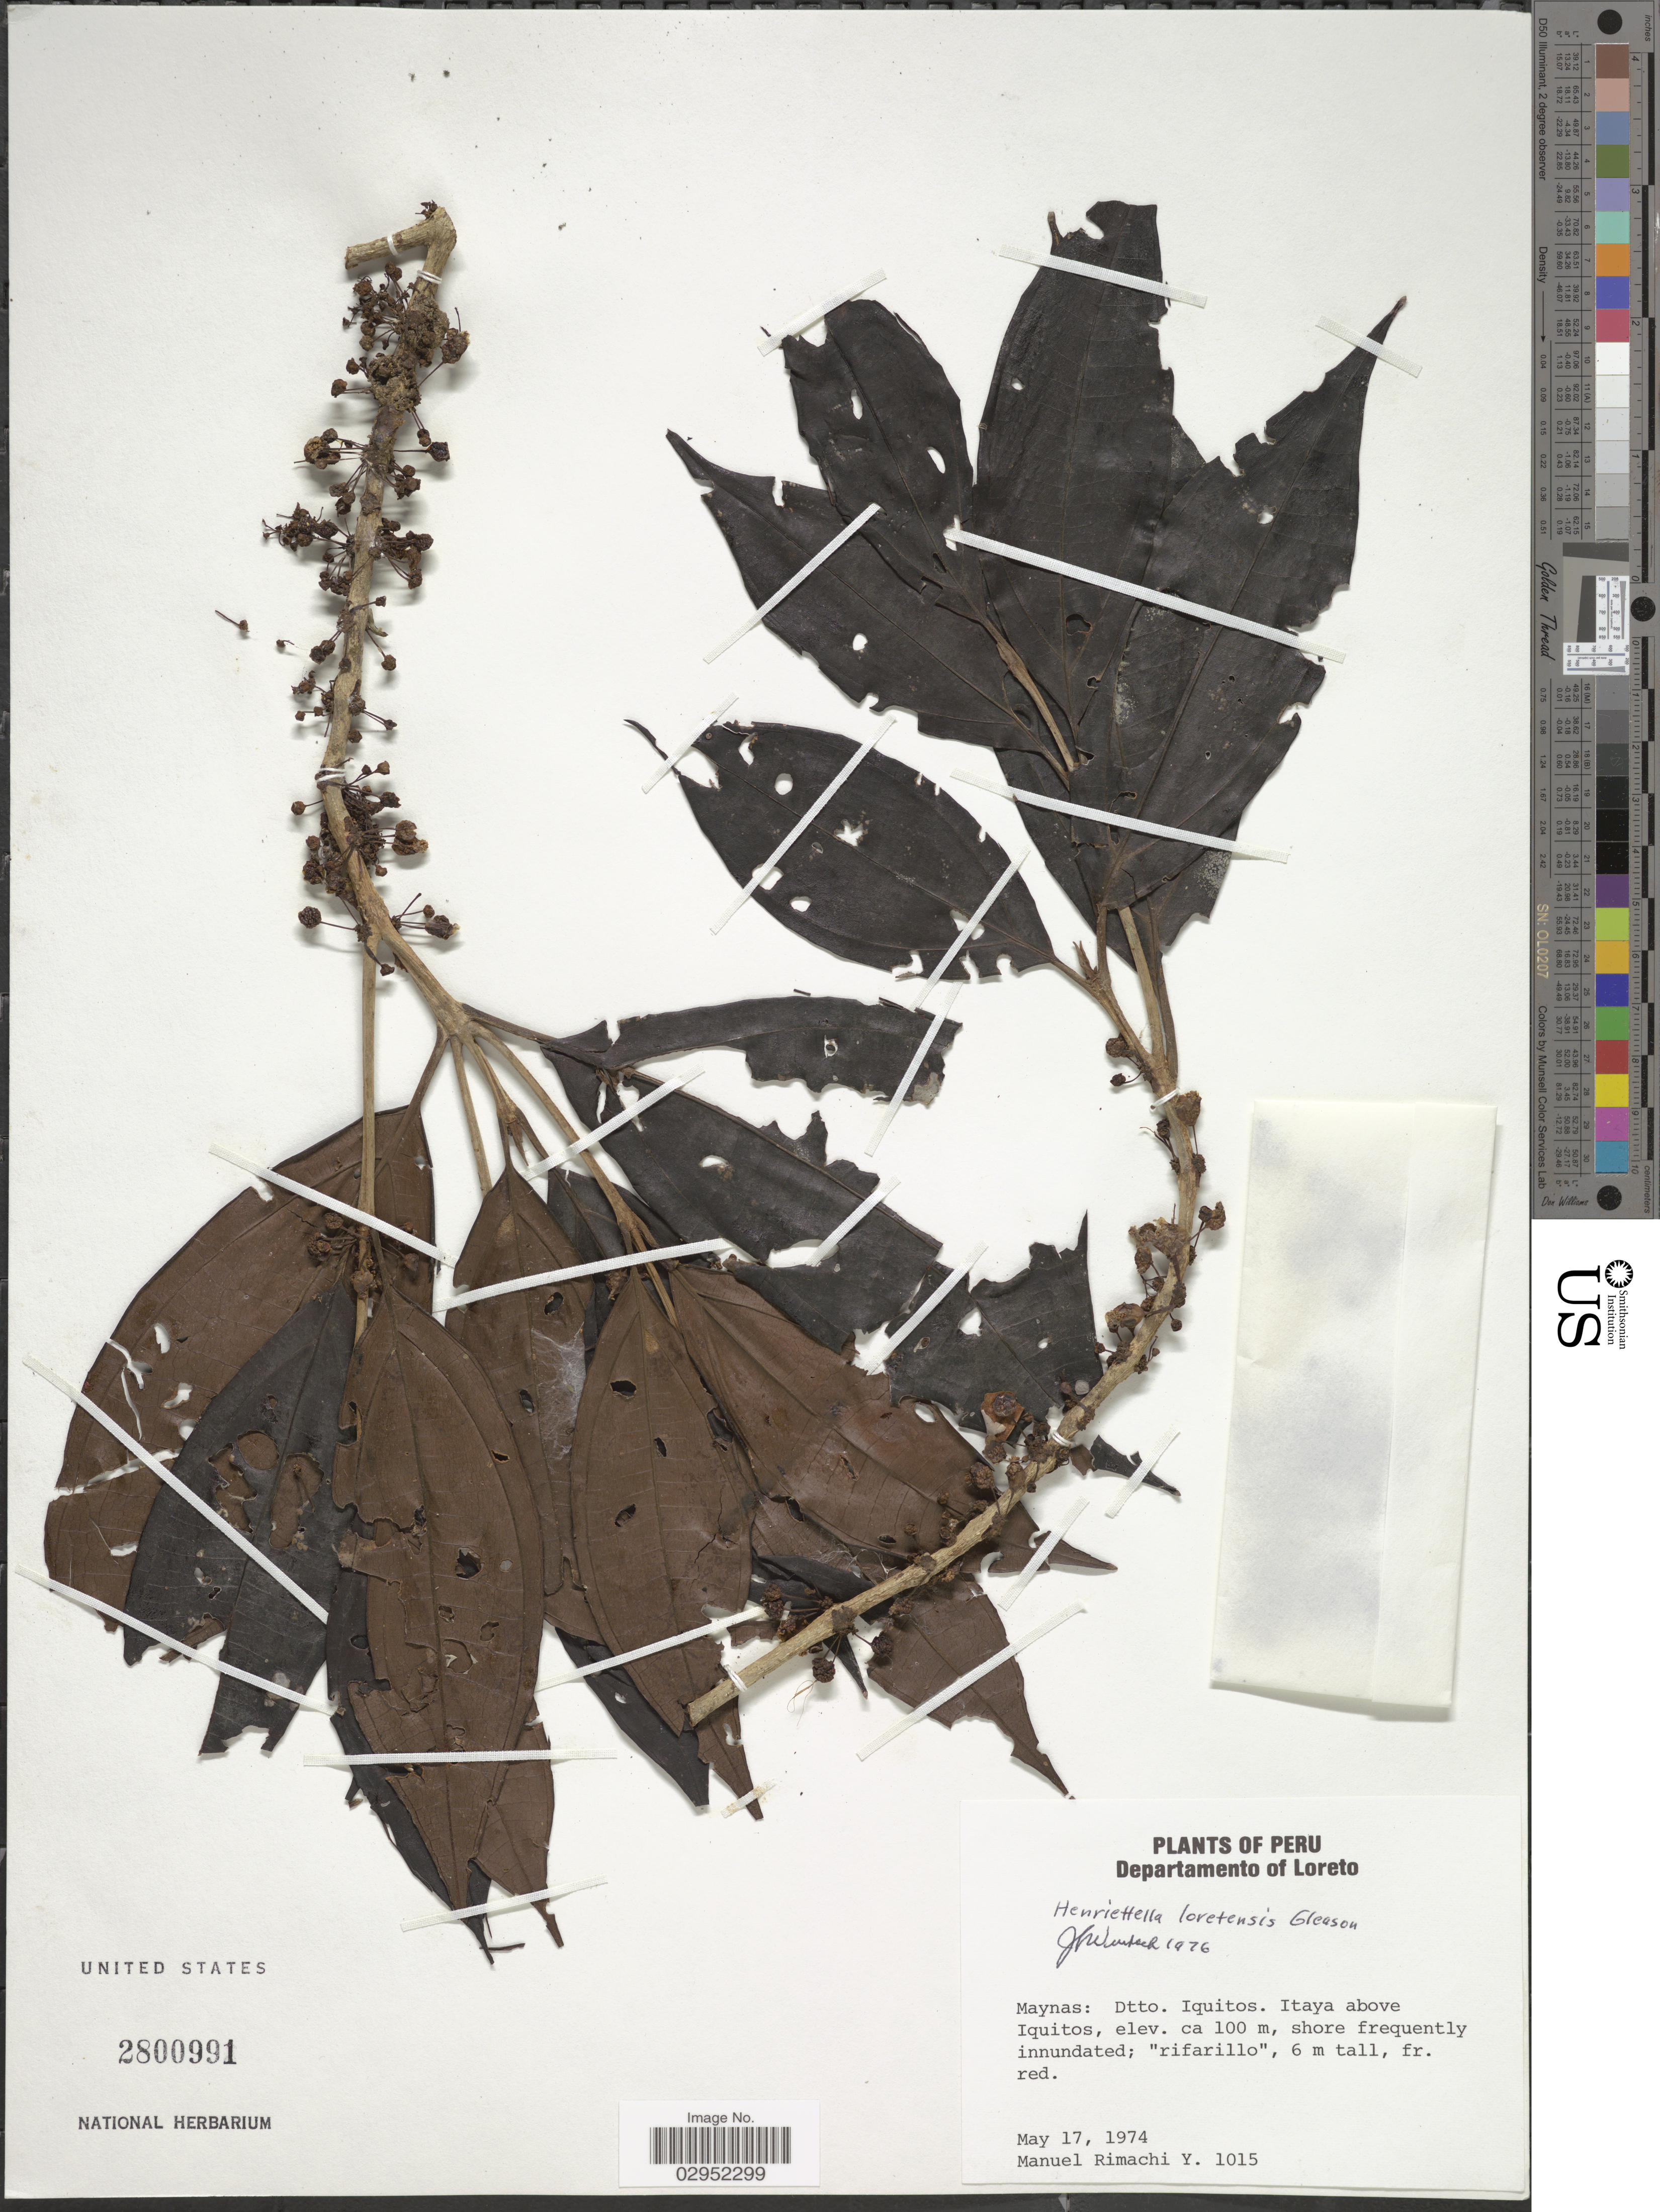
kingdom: Plantae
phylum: Tracheophyta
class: Magnoliopsida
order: Myrtales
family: Melastomataceae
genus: Henriettea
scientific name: Henriettea loretensis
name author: (Gleason) J.F. Macbr.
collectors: M. Rimachi Y.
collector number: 1015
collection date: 1974-05-17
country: Peru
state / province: Loreto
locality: Departamento of Loreto. Maynas: Dtto. Iquitos. Itaya above Iquitos.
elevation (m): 100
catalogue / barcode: US 2800991